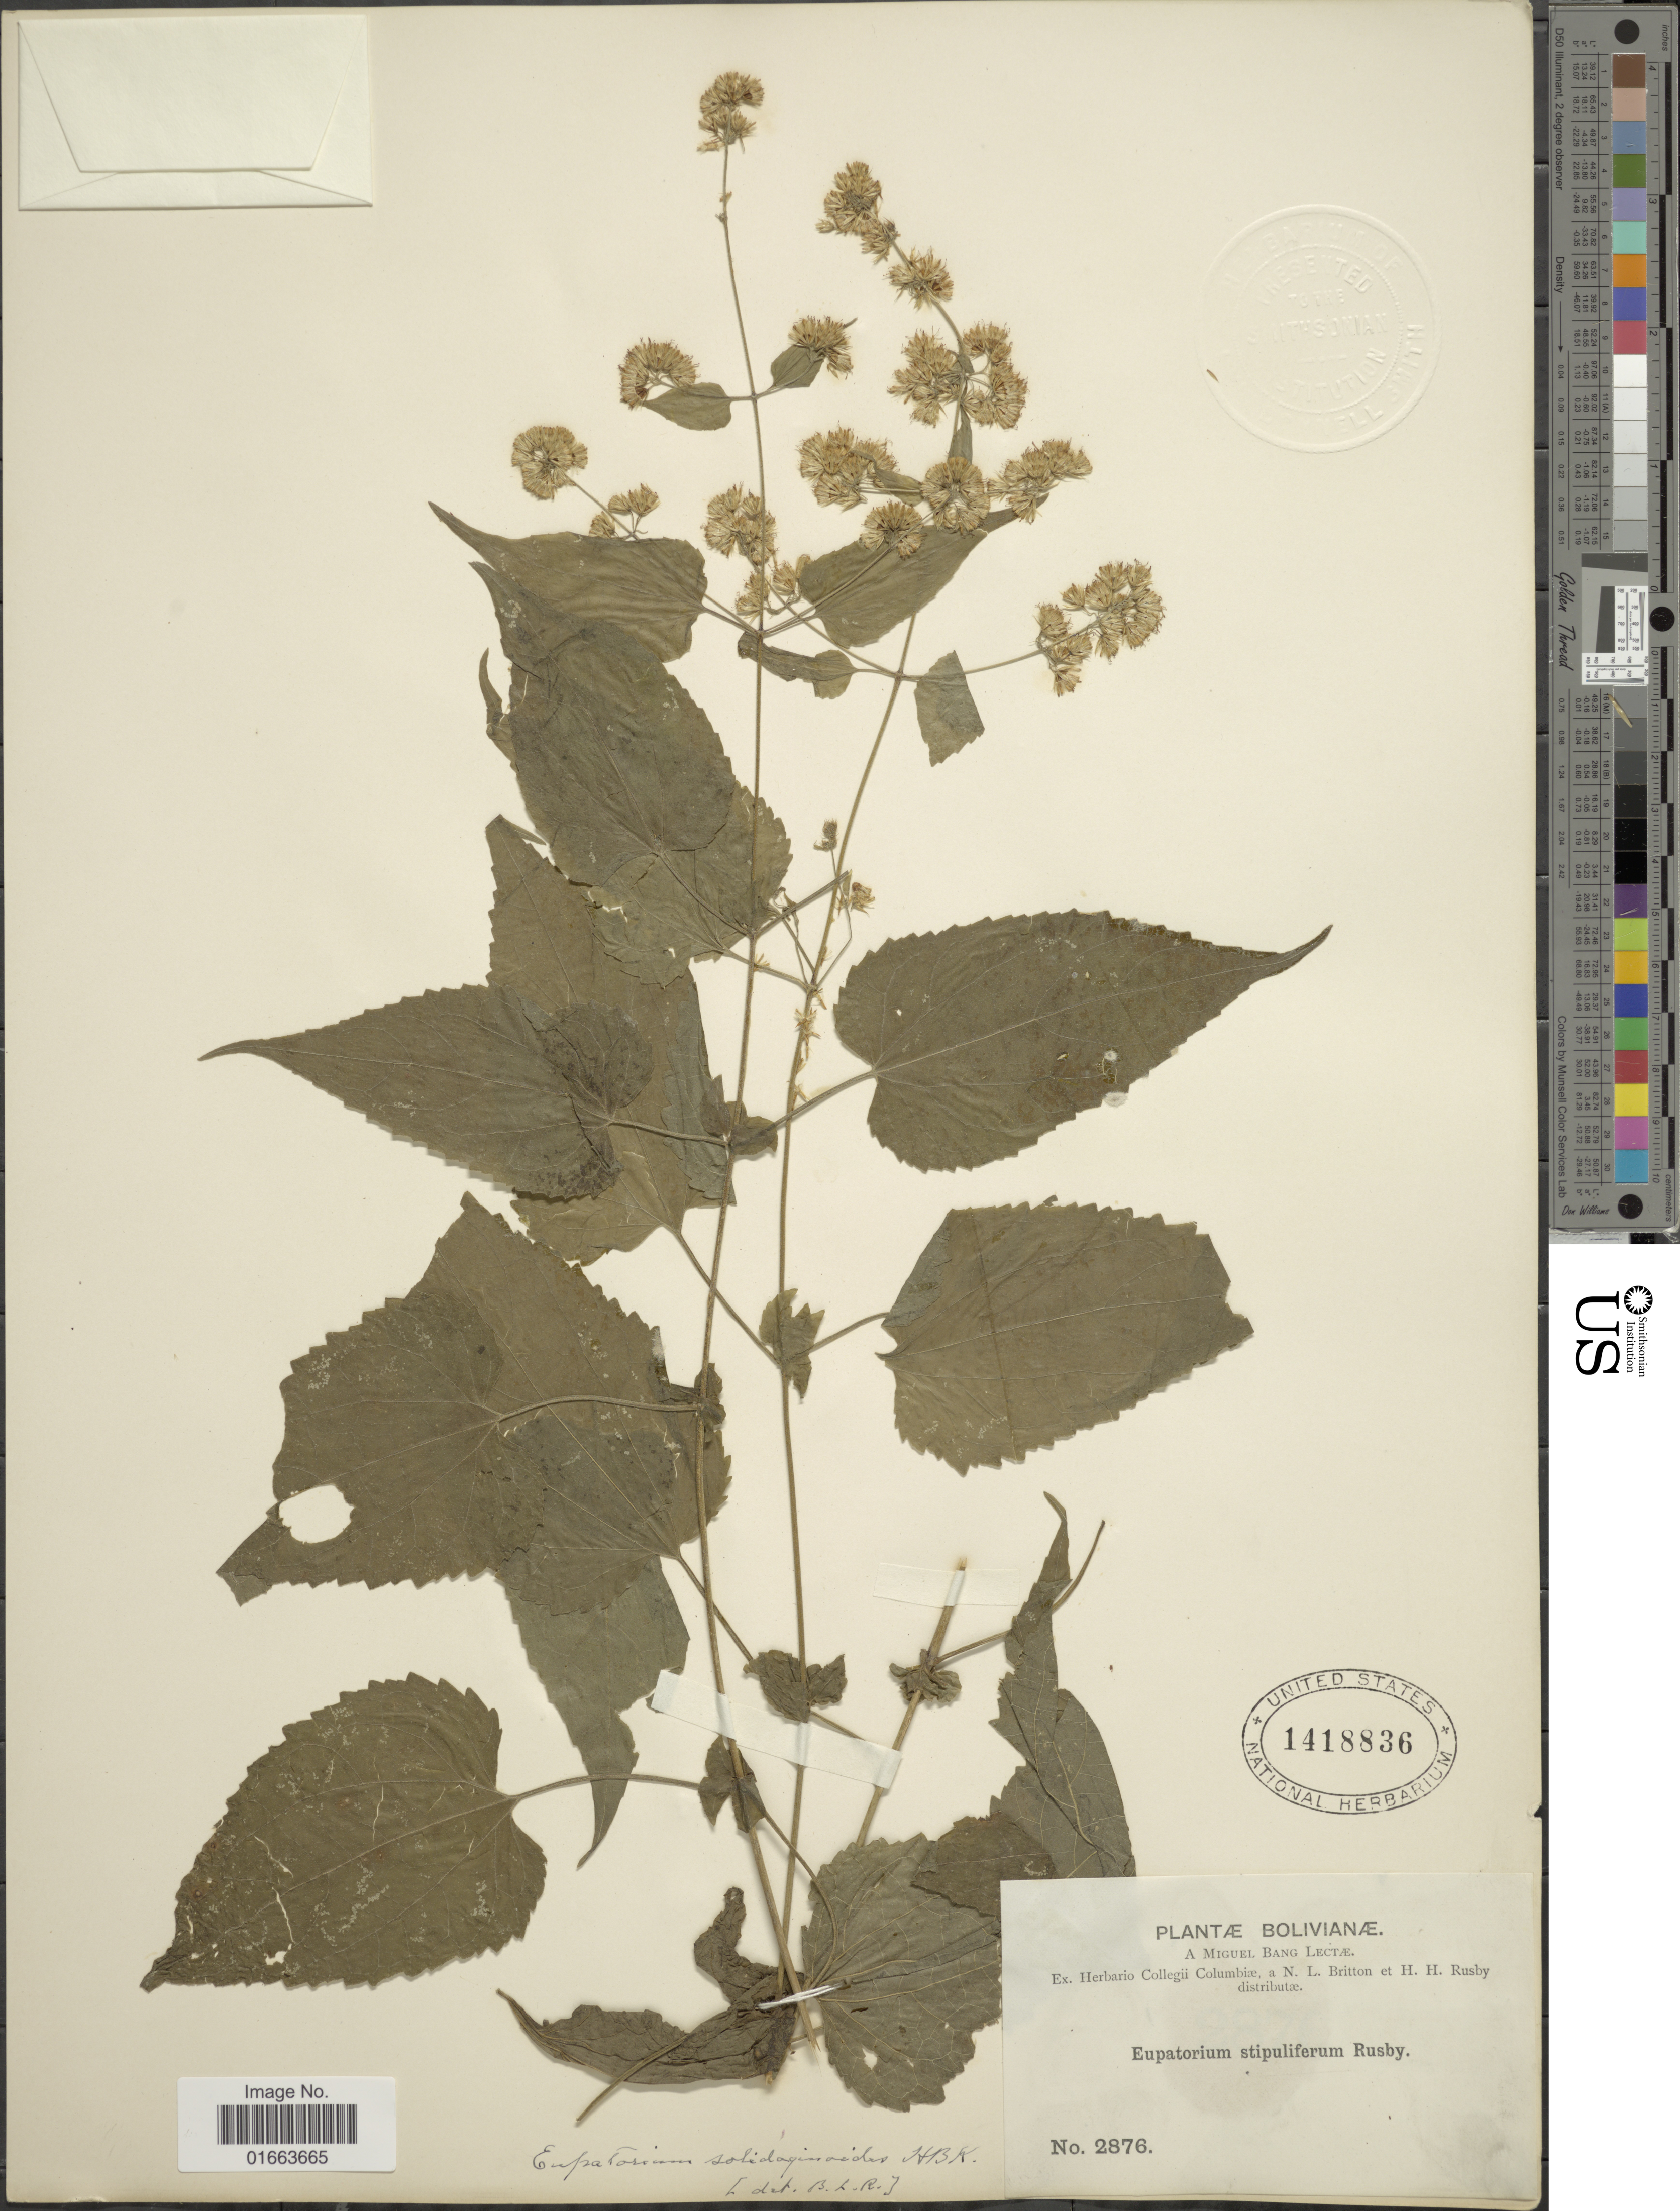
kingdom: Plantae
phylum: Tracheophyta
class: Magnoliopsida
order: Asterales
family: Asteraceae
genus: Koanophyllon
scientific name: Koanophyllon stipulifera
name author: (Rusby) R.M. King & H. Rob.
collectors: M. Bang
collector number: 2876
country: Bolivia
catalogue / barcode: US 1418836